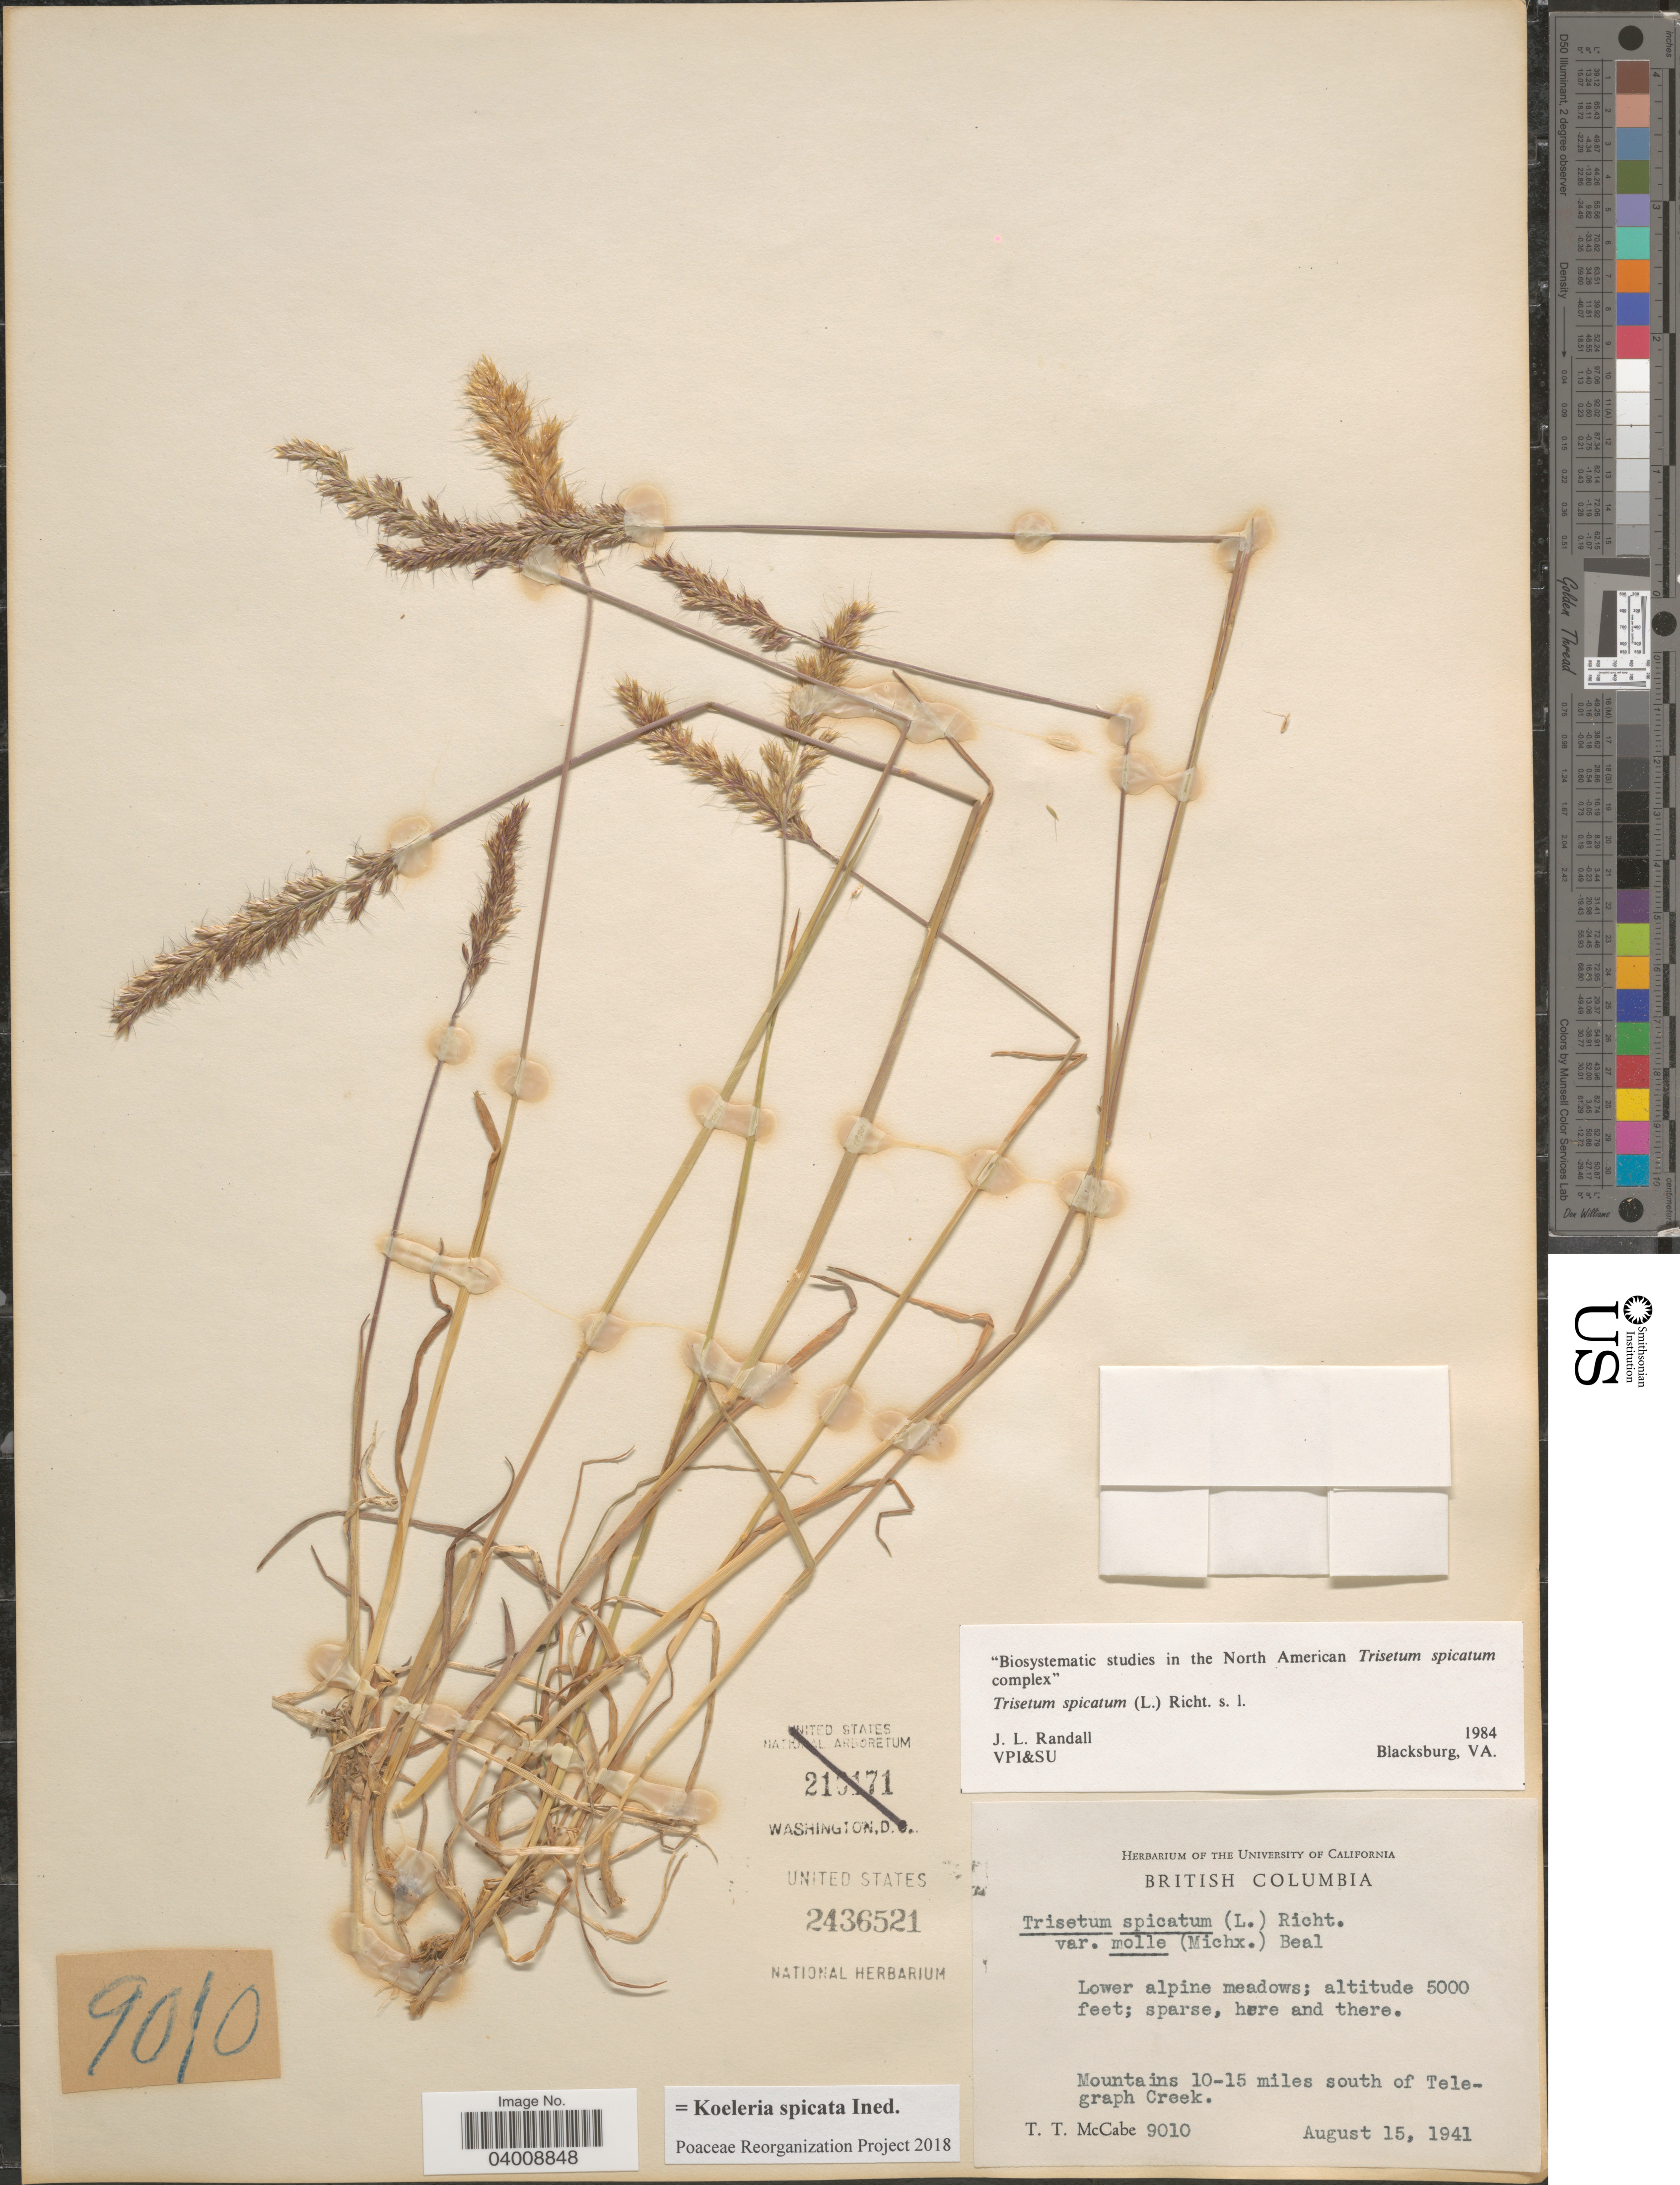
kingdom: Plantae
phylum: Tracheophyta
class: Liliopsida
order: Poales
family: Poaceae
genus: Koeleria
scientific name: Koeleria spicata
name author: (L.) Barberá et al.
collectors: T. McCabe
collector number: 9010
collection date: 1941-08-15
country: Canada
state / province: British Columbia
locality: Mountains 10-15 miles south of Telegraph Creek.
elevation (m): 1524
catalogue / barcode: US 2436521